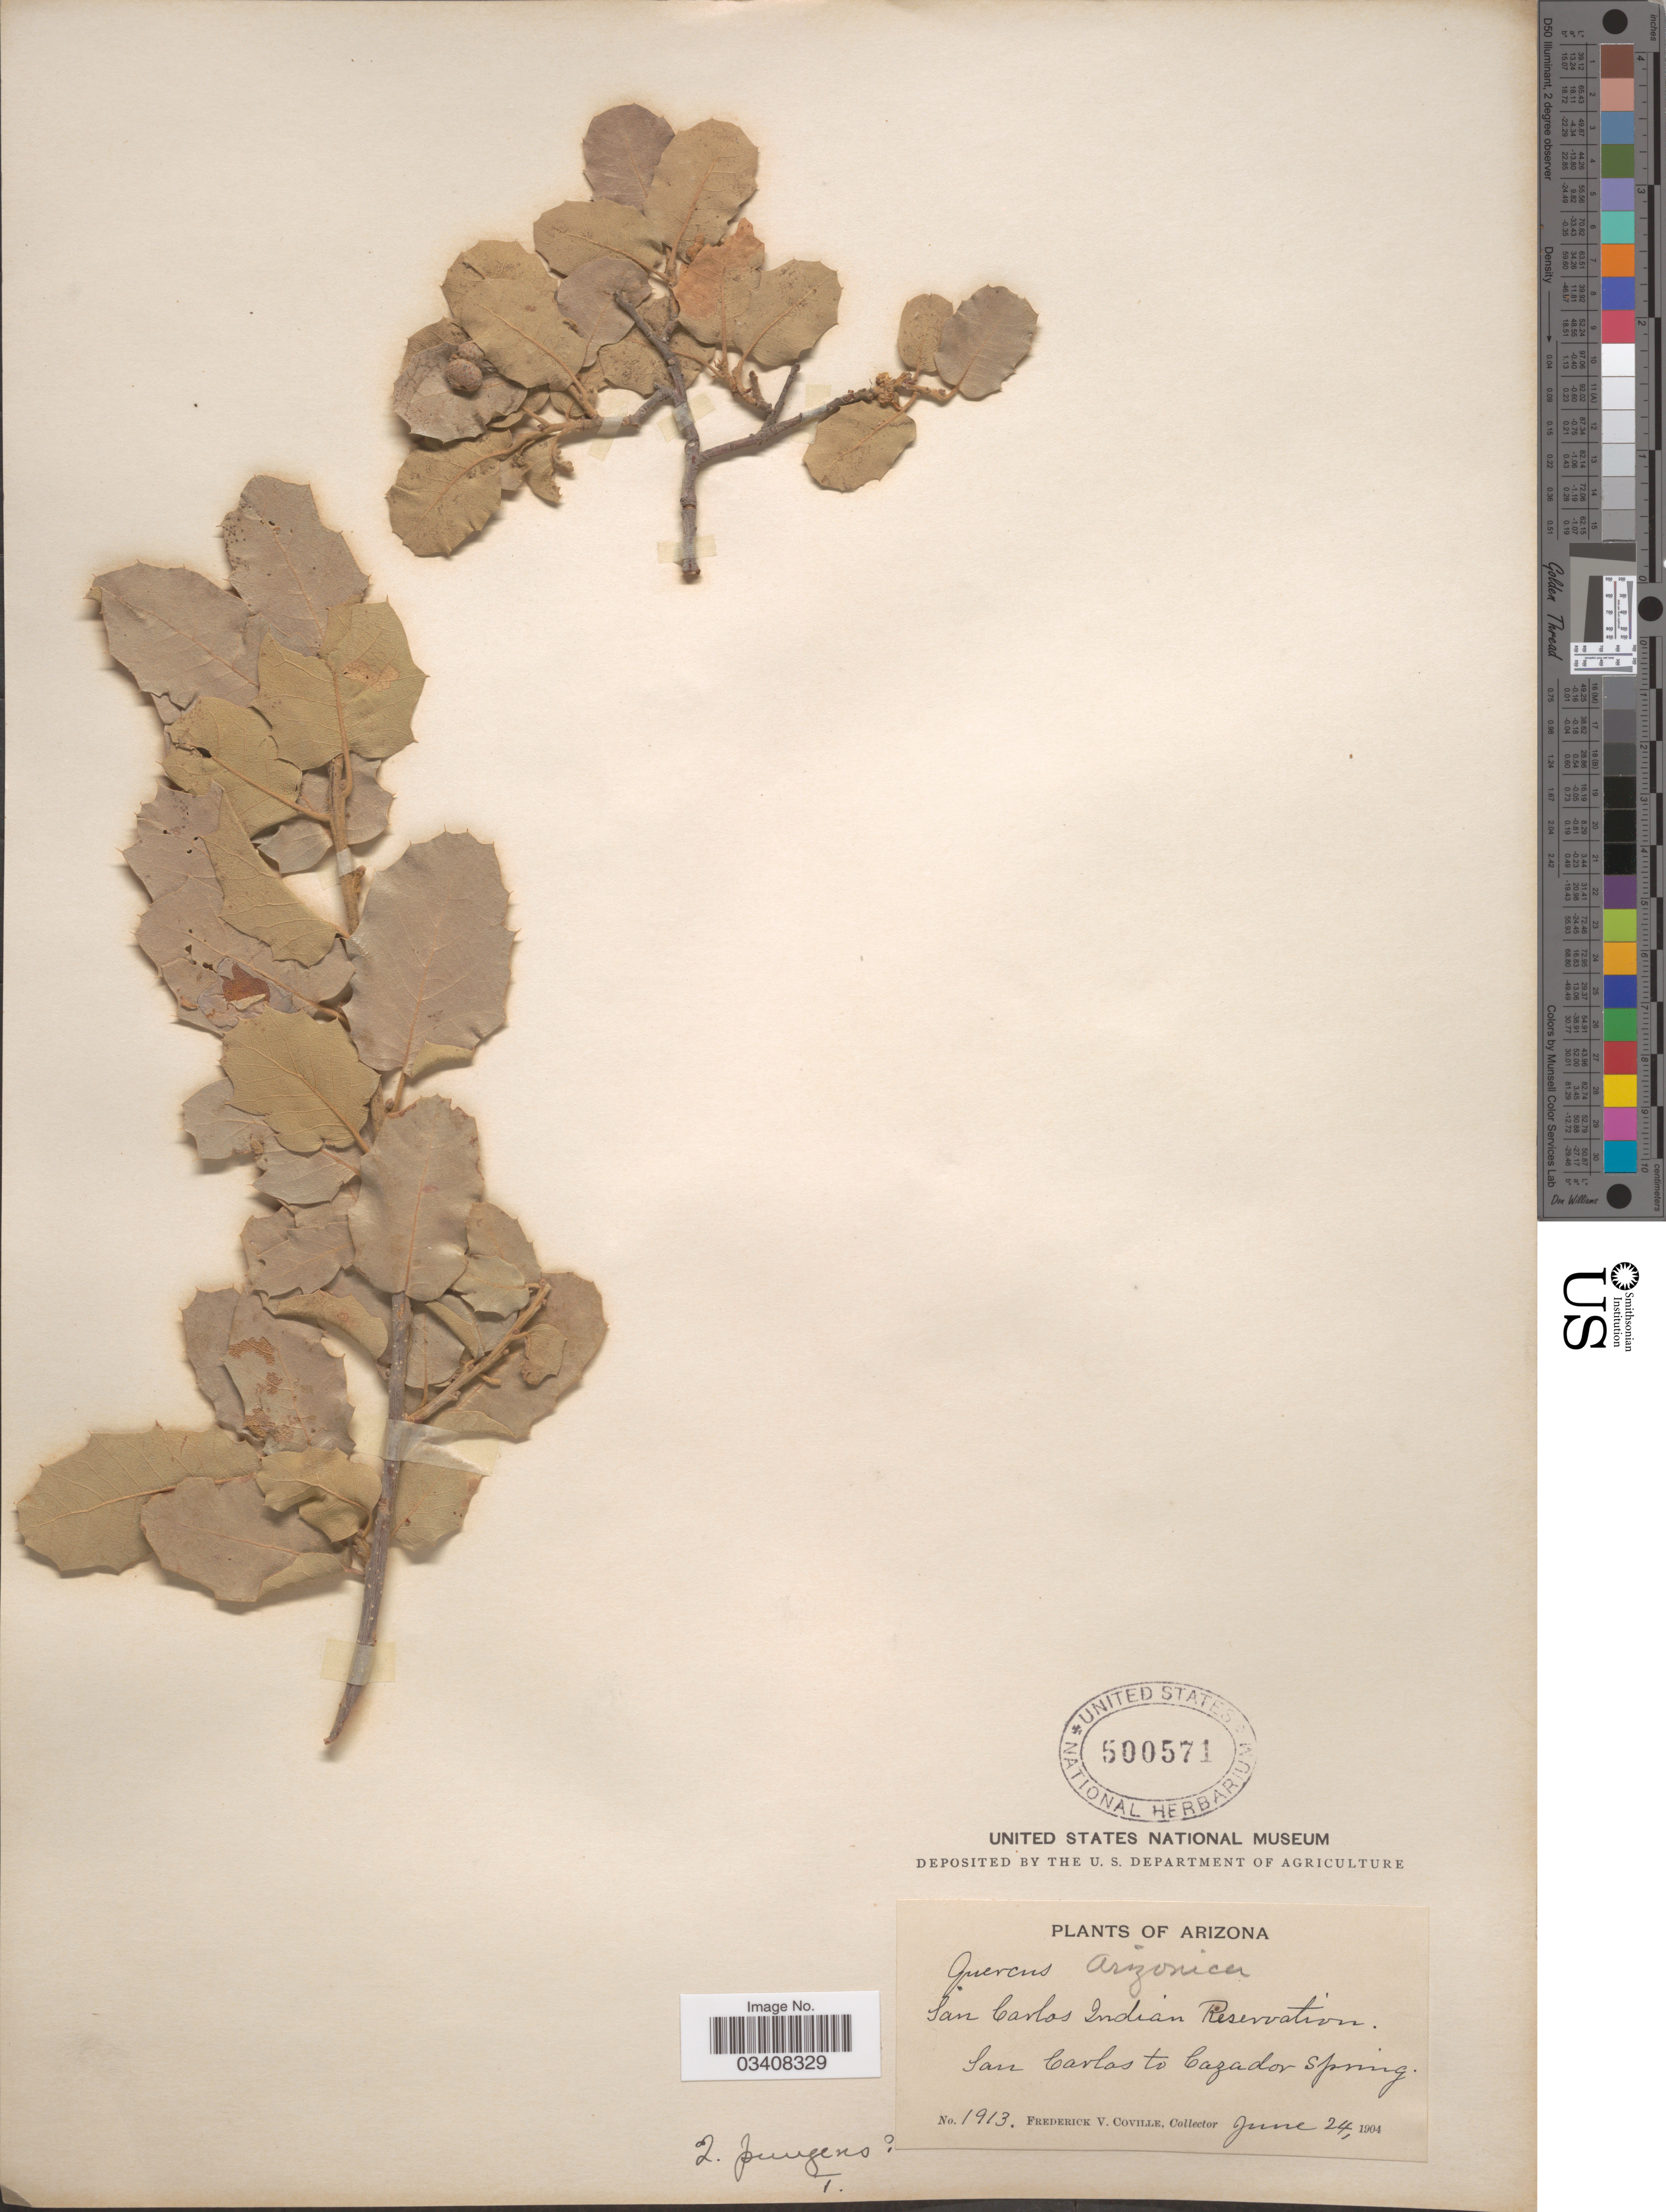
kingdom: Plantae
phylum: Tracheophyta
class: Magnoliopsida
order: Fagales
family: Fagaceae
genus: Quercus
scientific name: Quercus pungens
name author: Liebm.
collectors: F. V. Coville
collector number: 1913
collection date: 1904-06-24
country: United States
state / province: Arizona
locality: San Carlos Indian Reservation. San Carlos to Cazador Spring.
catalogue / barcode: US 500571